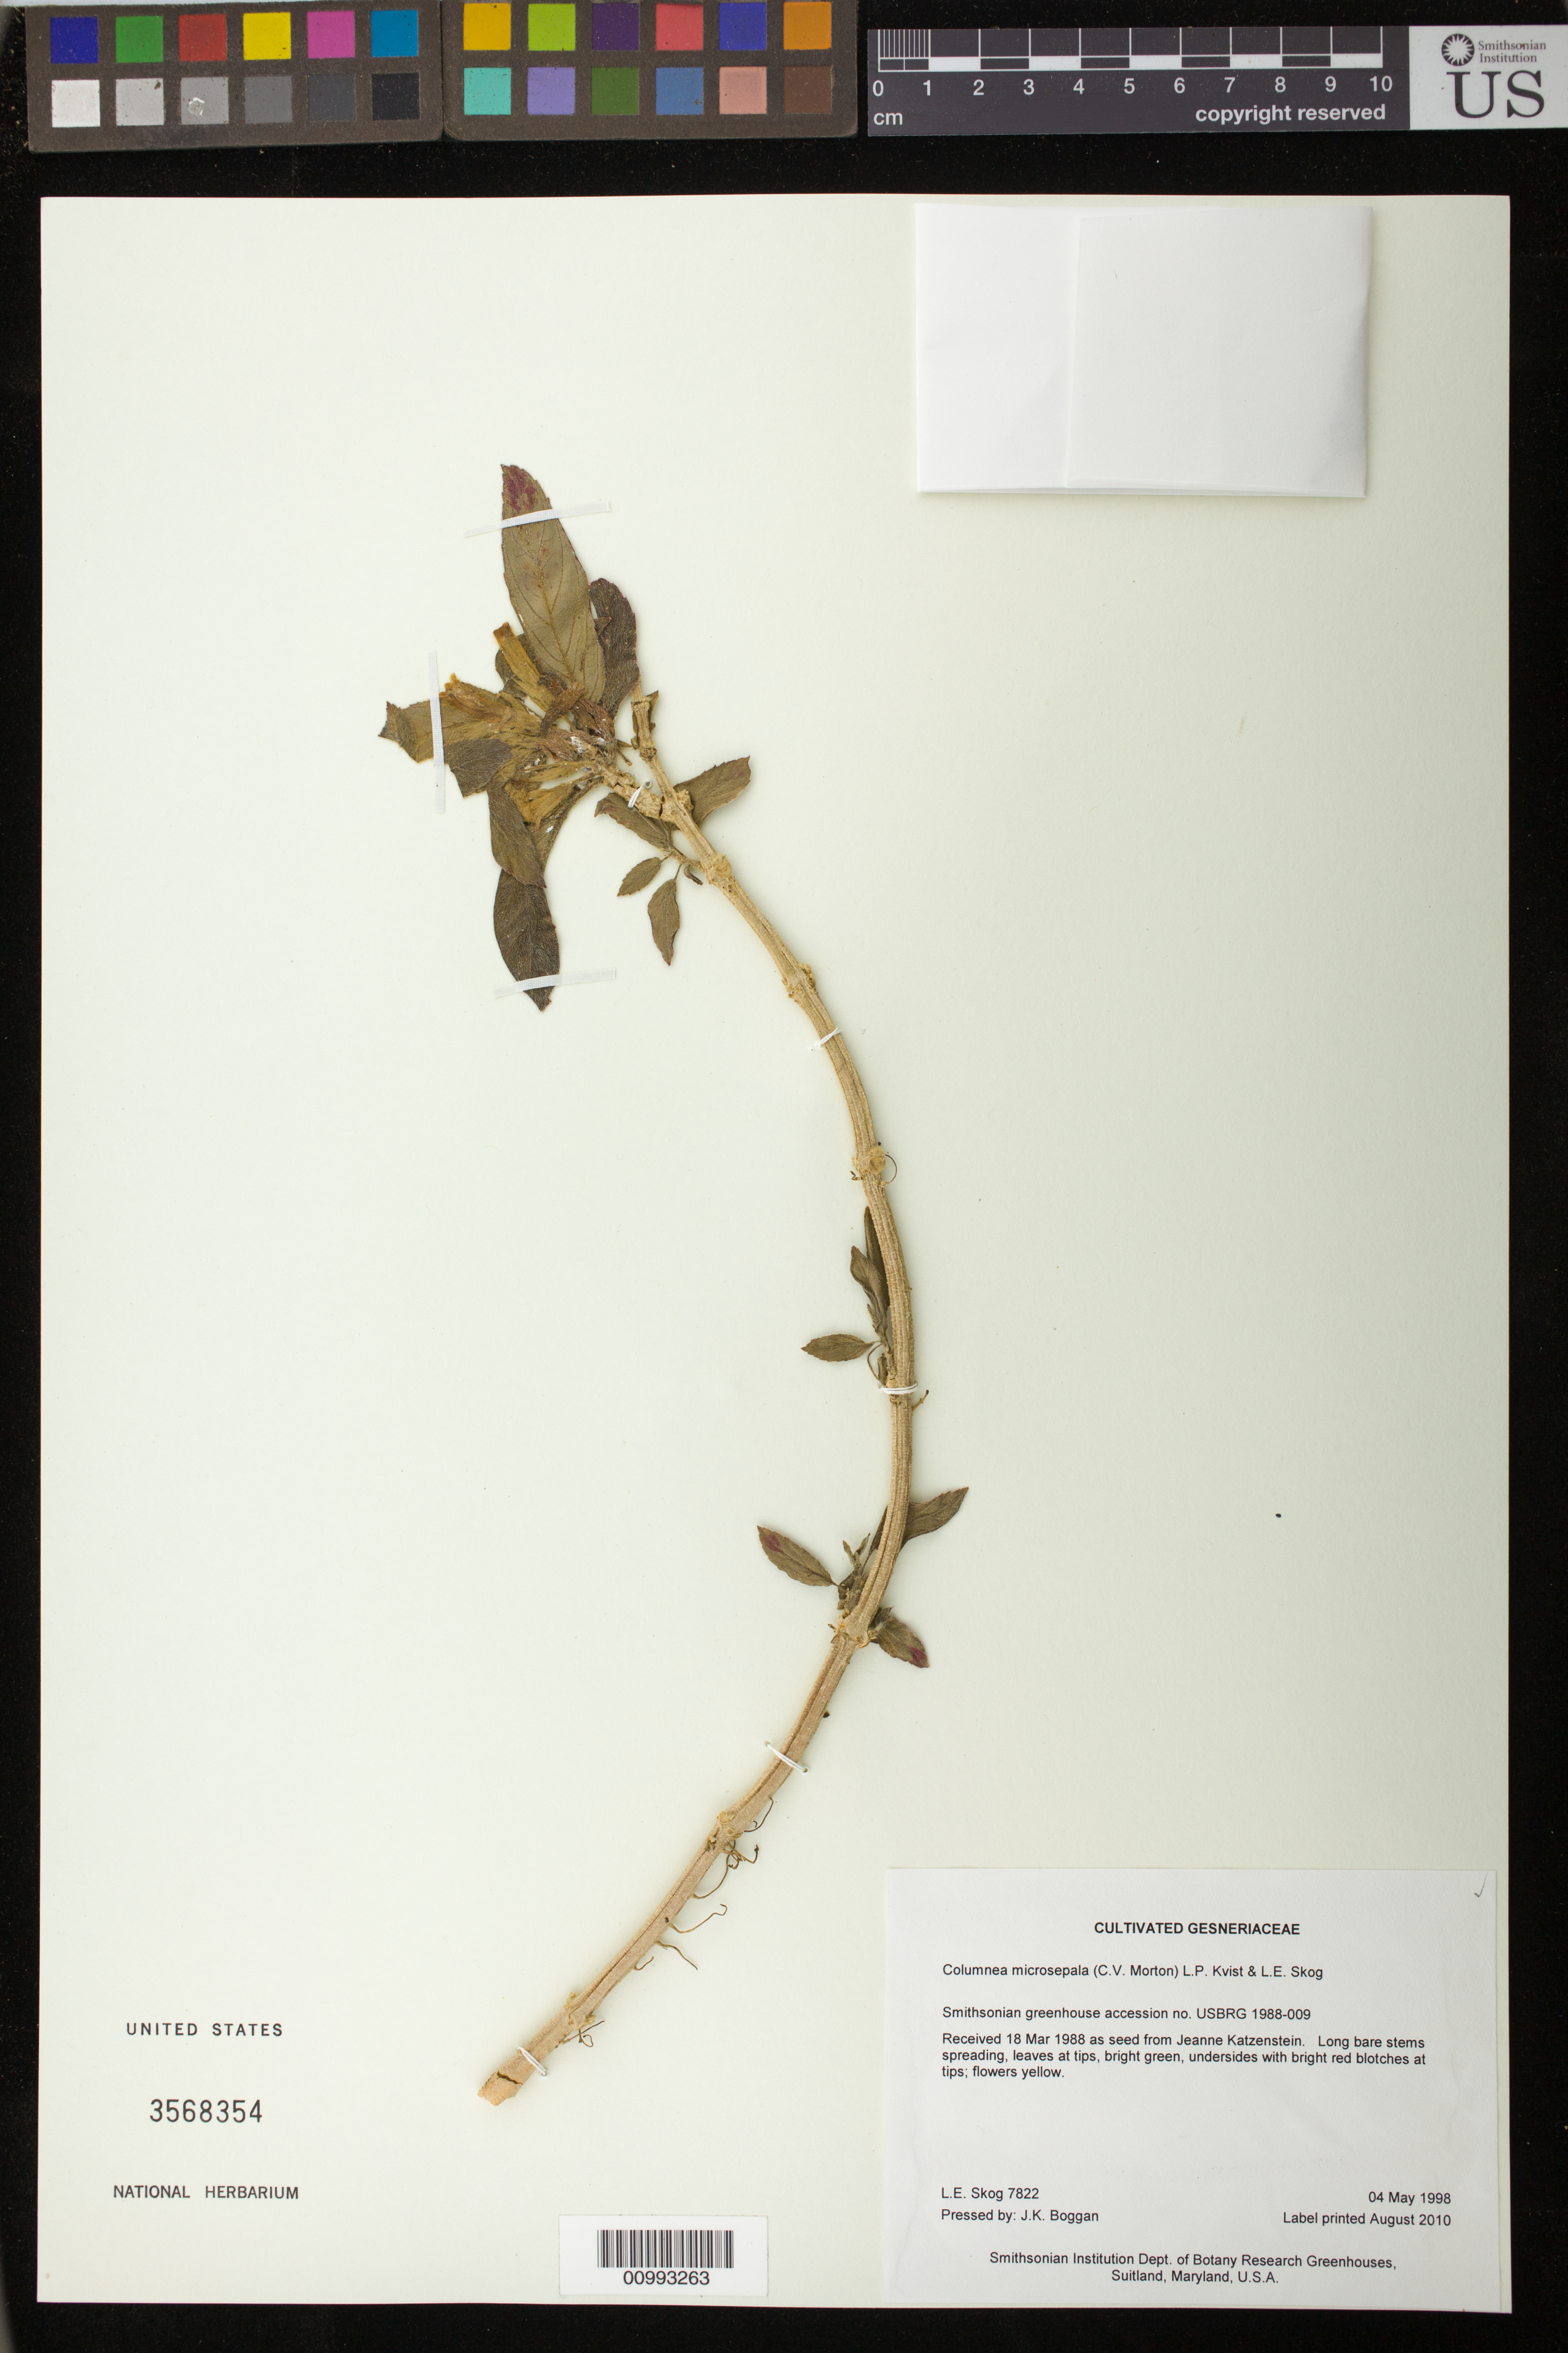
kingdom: Plantae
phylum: Tracheophyta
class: Magnoliopsida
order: Lamiales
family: Gesneriaceae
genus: Columnea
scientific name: Columnea microsepala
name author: (C.V. Morton) L.P. Kvist & L.E. Skog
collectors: L. E. Skog & J. K. Boggan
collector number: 7822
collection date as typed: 04 May 1998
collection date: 1998-05-04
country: United States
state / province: Maryland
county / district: Prince George's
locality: Smithsonian Institution Dept. of Botany Research Greenhouses, Suitland, Maryland, U.S.A.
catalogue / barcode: US 3568354